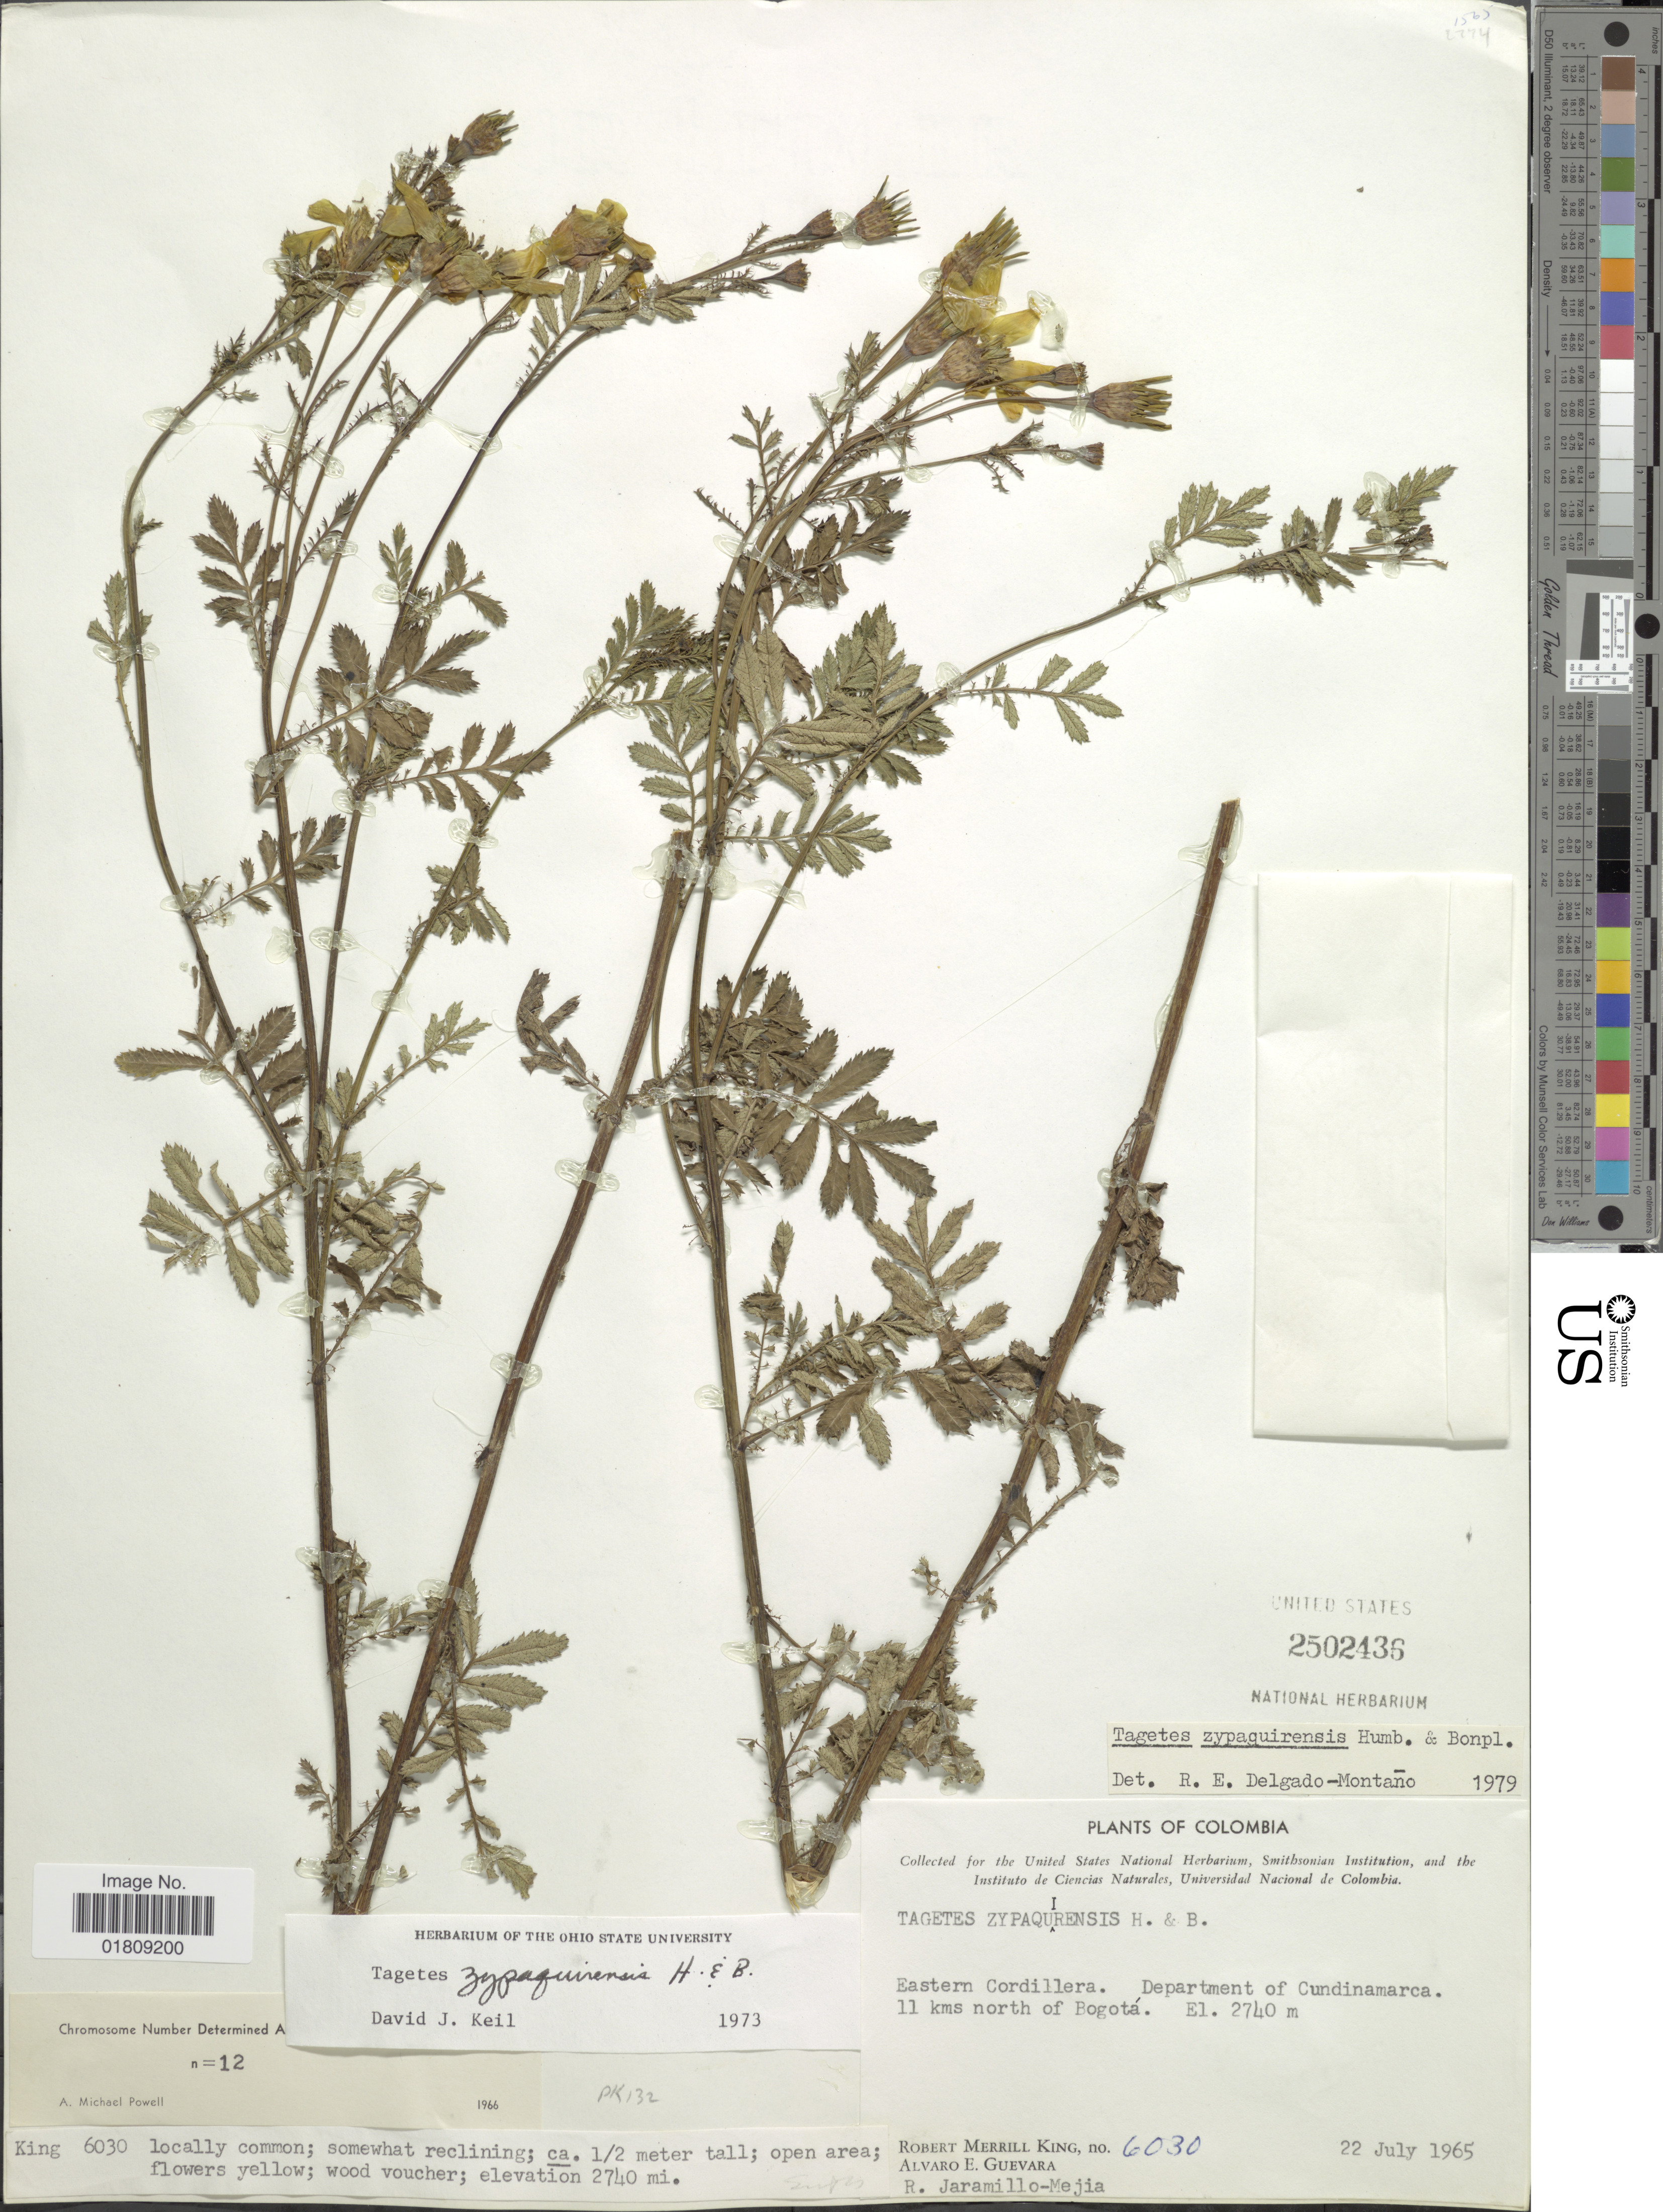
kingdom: Plantae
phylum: Tracheophyta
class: Magnoliopsida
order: Asterales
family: Asteraceae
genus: Tagetes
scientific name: Tagetes zypaquirensis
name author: Humb. & Bonpl.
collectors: R. M. King, A. E. Guevara & R. Jaramillo M.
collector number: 6030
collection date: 1965-07-22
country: Colombia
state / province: Cundinamarca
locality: Eastern Cordillera, 11 kms north of Bogota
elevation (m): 2740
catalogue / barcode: US 2502436